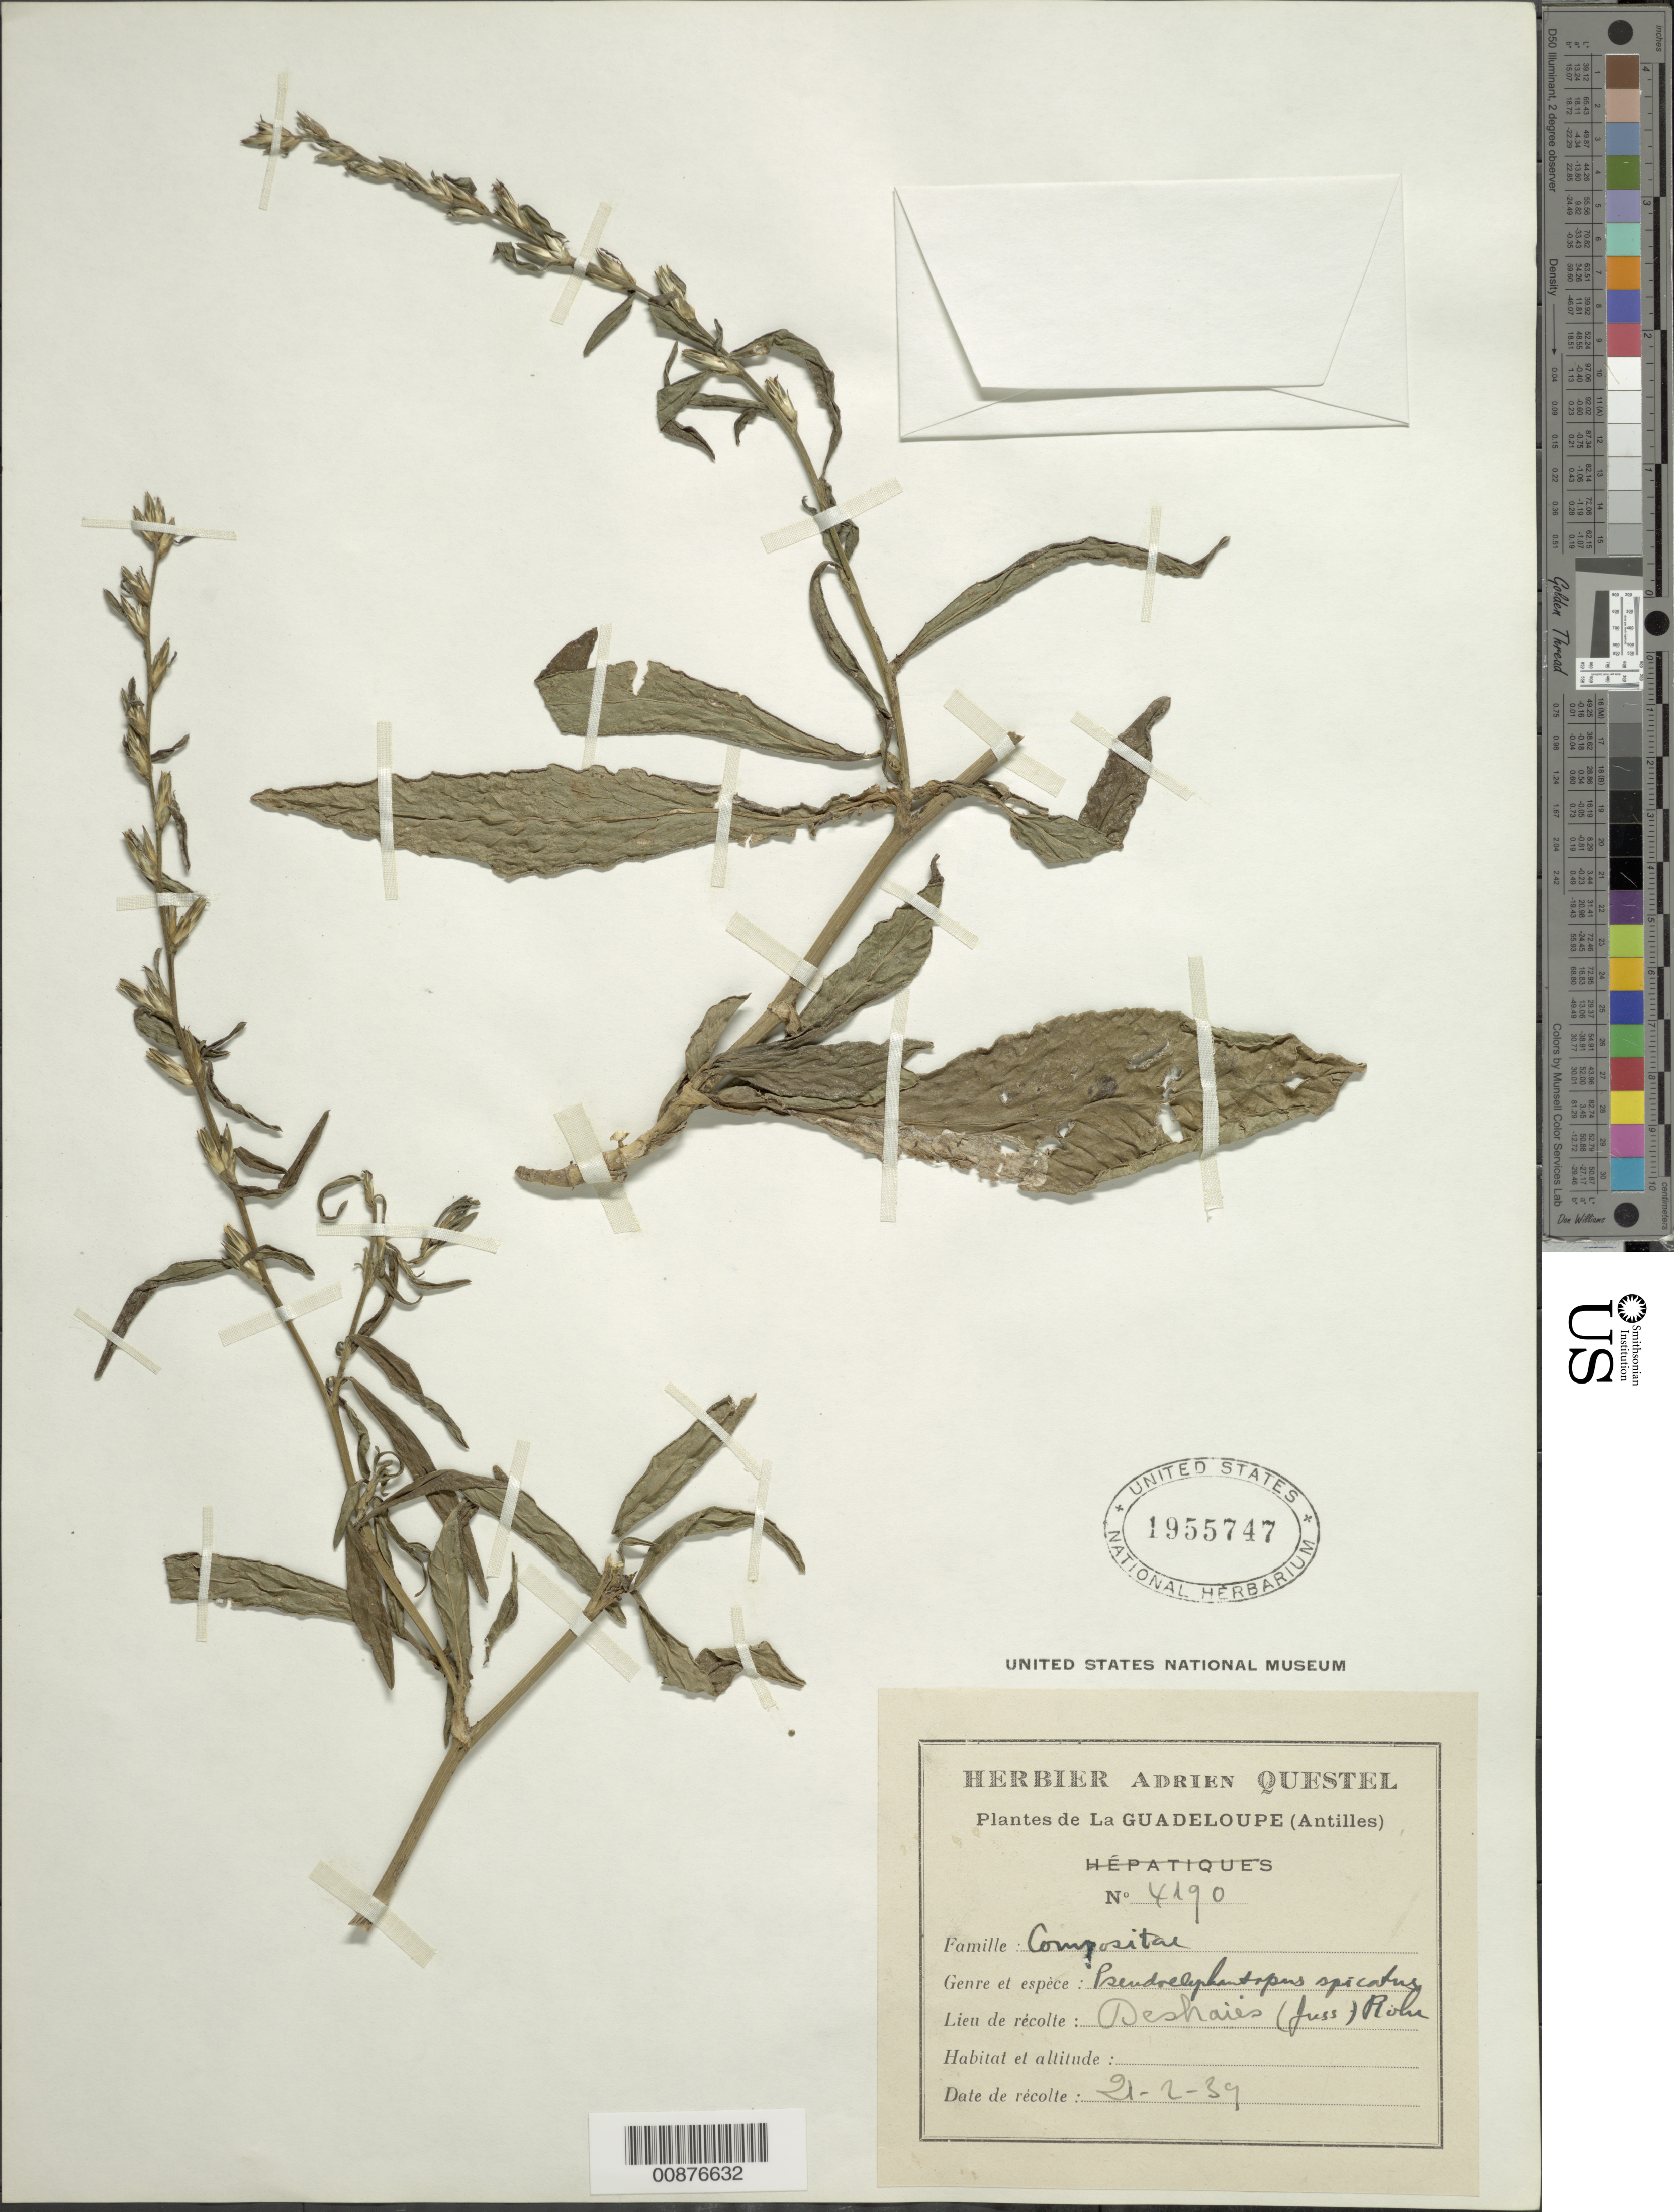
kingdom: Plantae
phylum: Tracheophyta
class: Magnoliopsida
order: Asterales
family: Asteraceae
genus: Pseudelephantopus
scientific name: Pseudelephantopus spicatus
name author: (Juss. ex Aubl.) C.F. Baker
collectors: A. Questel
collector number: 4190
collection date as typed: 21 Feb --39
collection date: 1839-02-21 or 1939-02-21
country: Guadeloupe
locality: Deshaies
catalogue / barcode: US 1955747